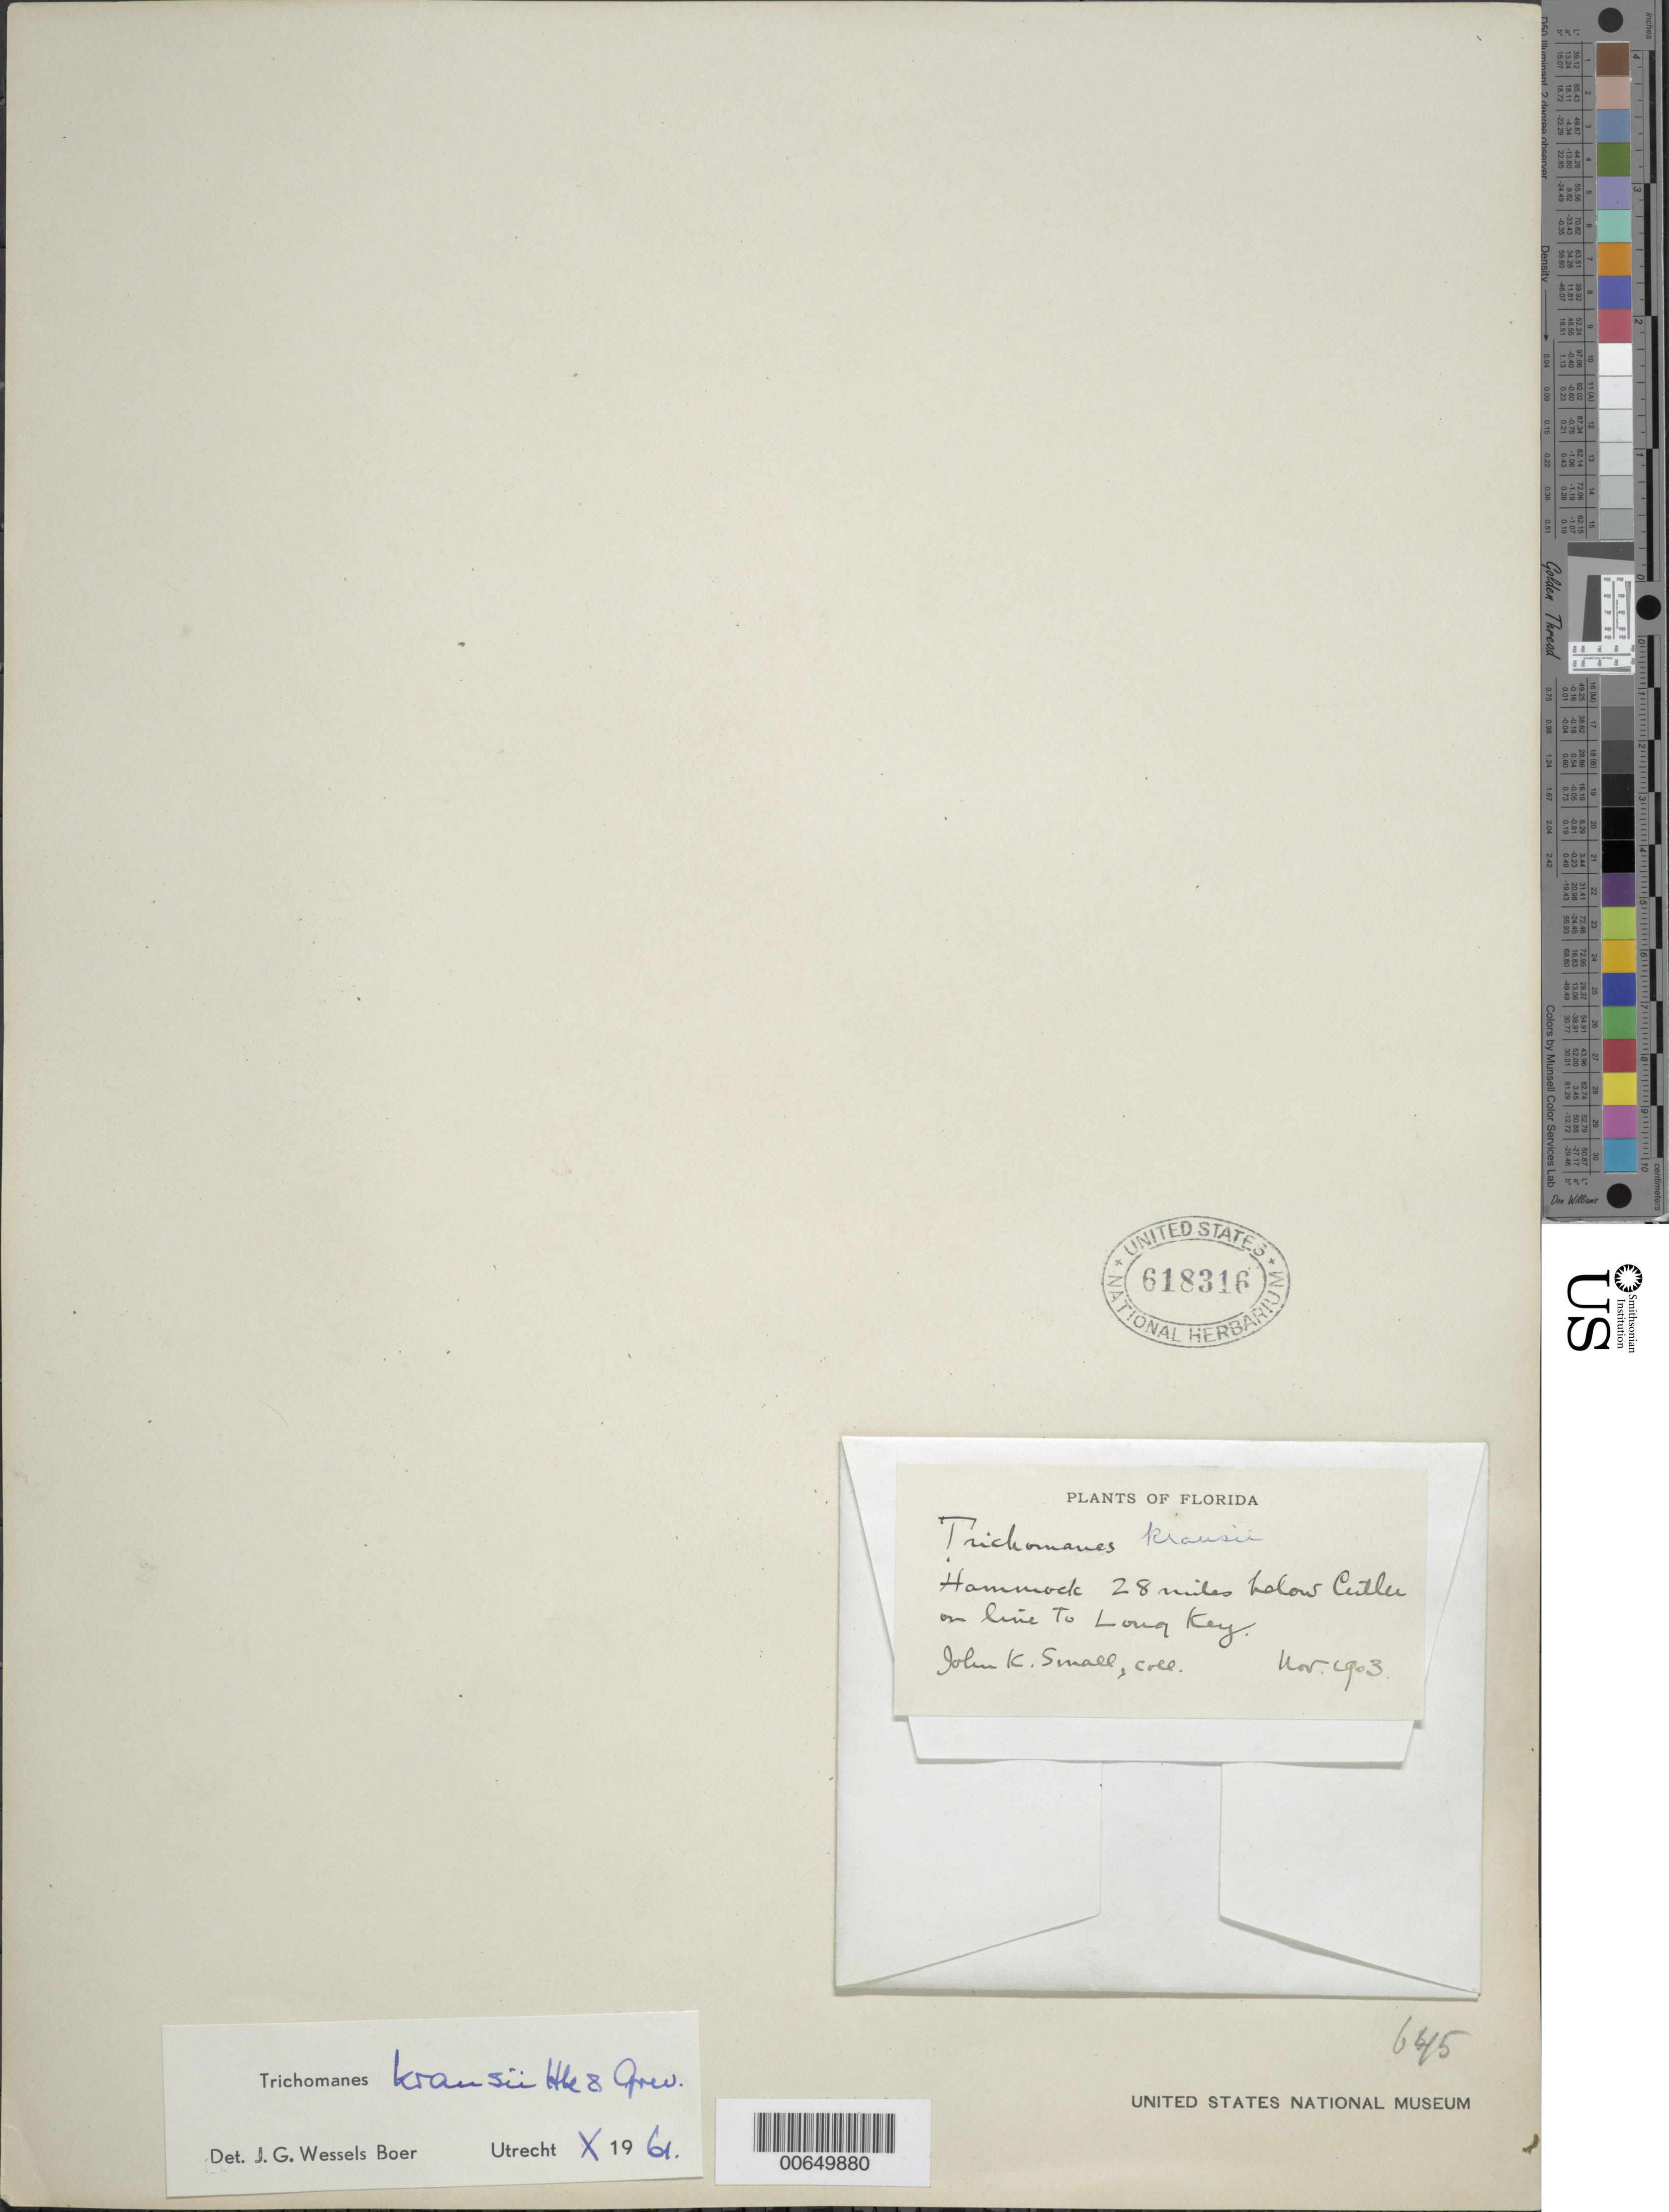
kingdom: Plantae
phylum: Tracheophyta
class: Polypodiopsida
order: Hymenophyllales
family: Hymenophyllaceae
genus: Didymoglossum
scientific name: Didymoglossum kraussii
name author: (Hook. & Grev.) C. Presl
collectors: J. K. Small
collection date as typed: Nov 1903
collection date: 1903-11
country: United States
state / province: Florida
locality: Hammock 28 miles below Cutler on line to Long Key.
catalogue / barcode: US 618316